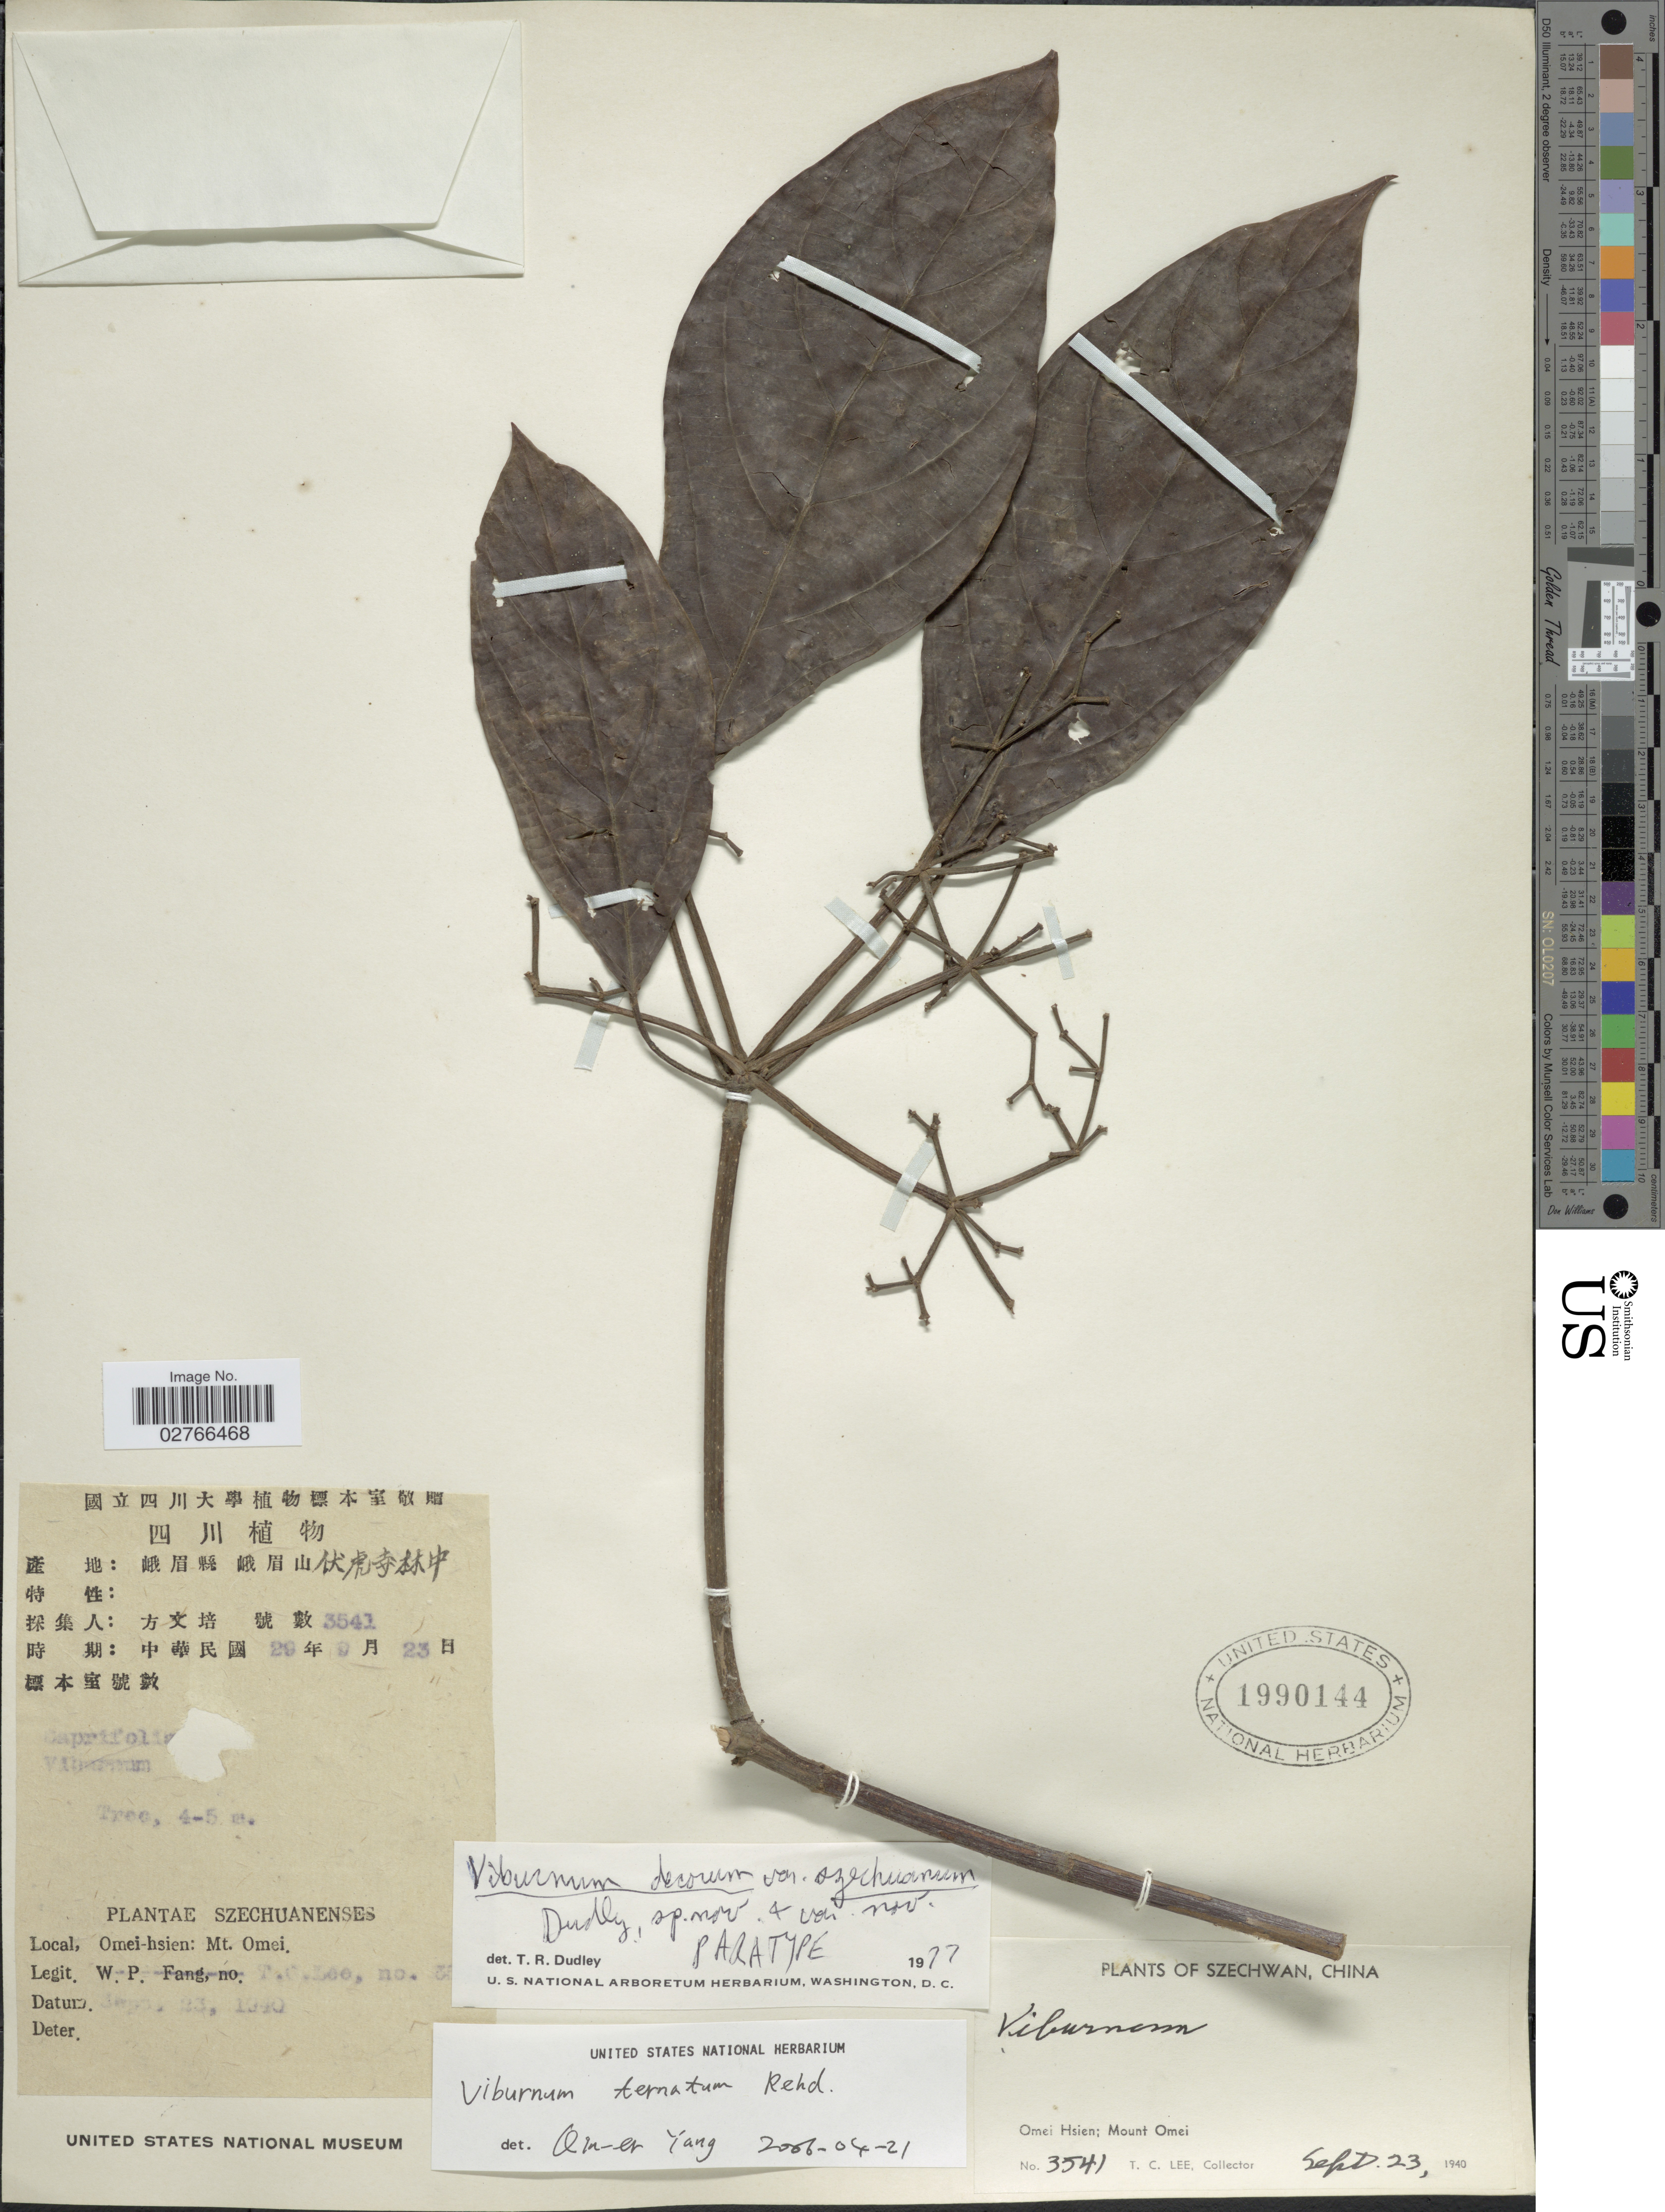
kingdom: Plantae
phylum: Tracheophyta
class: Magnoliopsida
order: Dipsacales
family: Viburnaceae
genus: Viburnum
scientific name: Viburnum ternatum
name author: Rehder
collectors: T. Lee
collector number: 3541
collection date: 1940-09-23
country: China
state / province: Sichuan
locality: Szechwan, Omei Hsien, Mount Omei.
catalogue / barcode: US 1990144